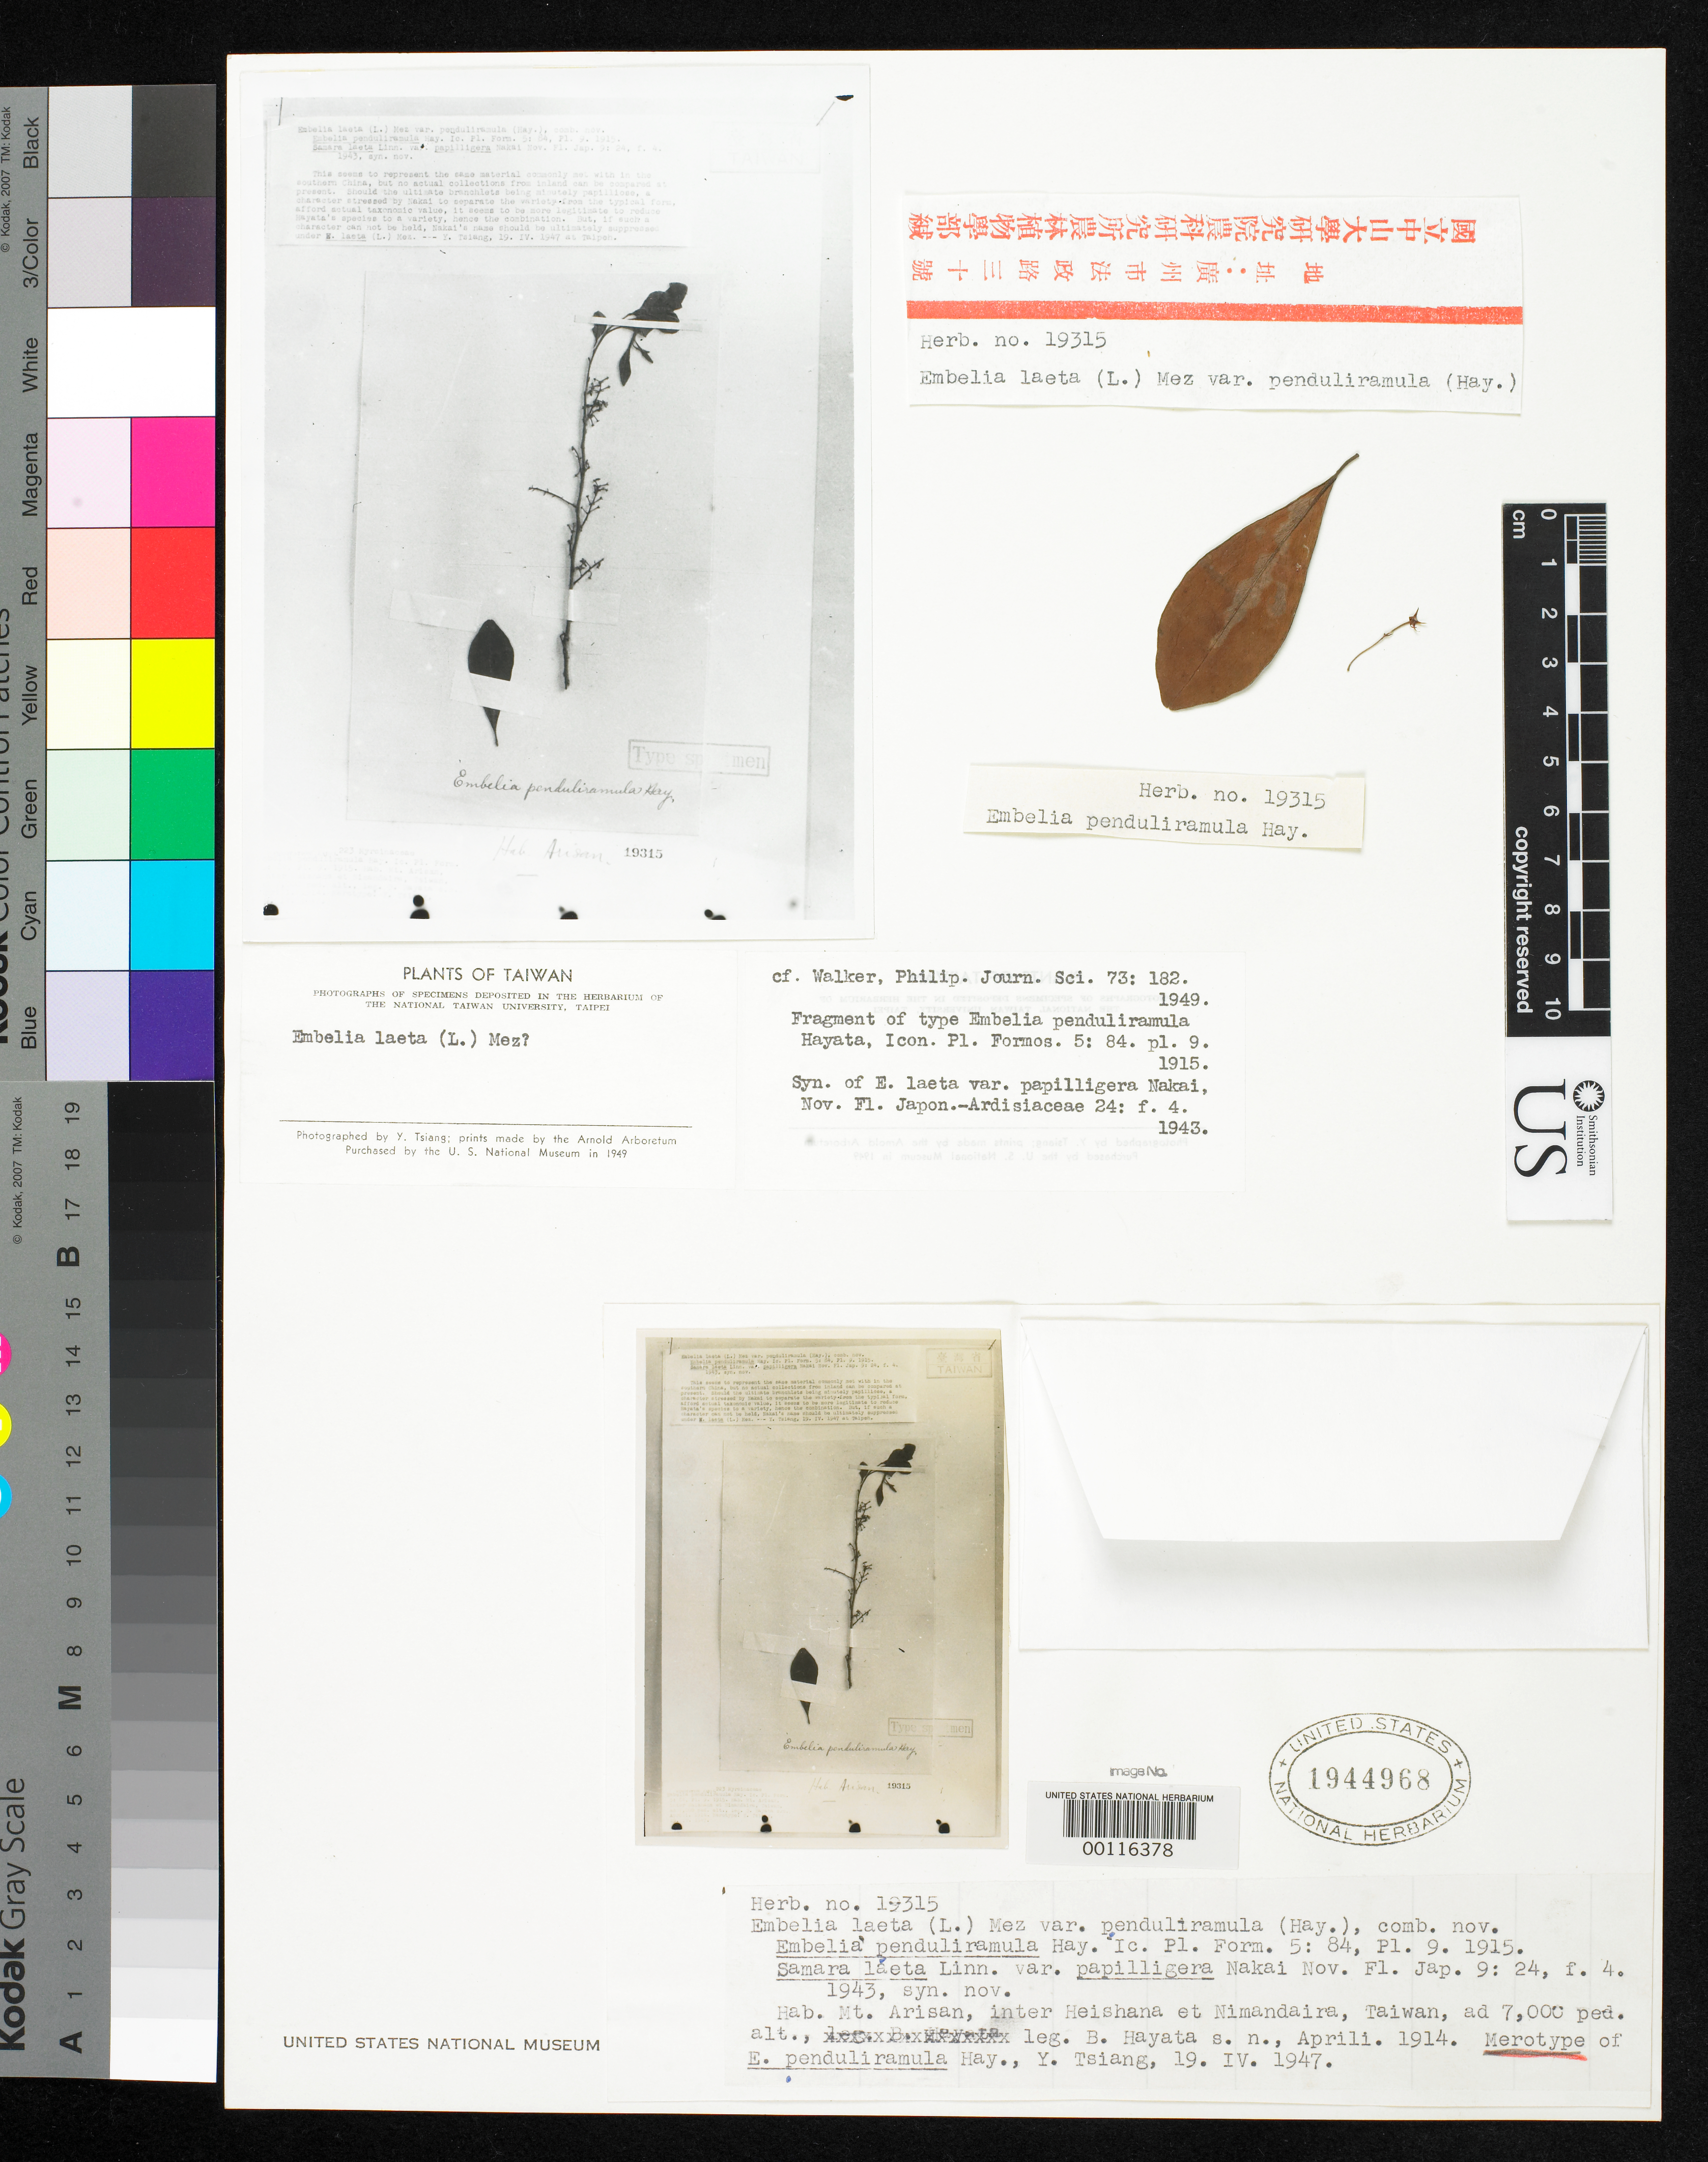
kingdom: Plantae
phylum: Tracheophyta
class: Magnoliopsida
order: Ericales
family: Primulaceae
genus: Embelia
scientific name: Embelia penduliramula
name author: Hayata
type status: Type Fragment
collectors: B. Hayata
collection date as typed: Apr 1914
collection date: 1914-04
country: Taiwan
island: Taiwan [Formosa]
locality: Mt. Arisan.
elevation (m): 2134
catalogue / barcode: US 1944968